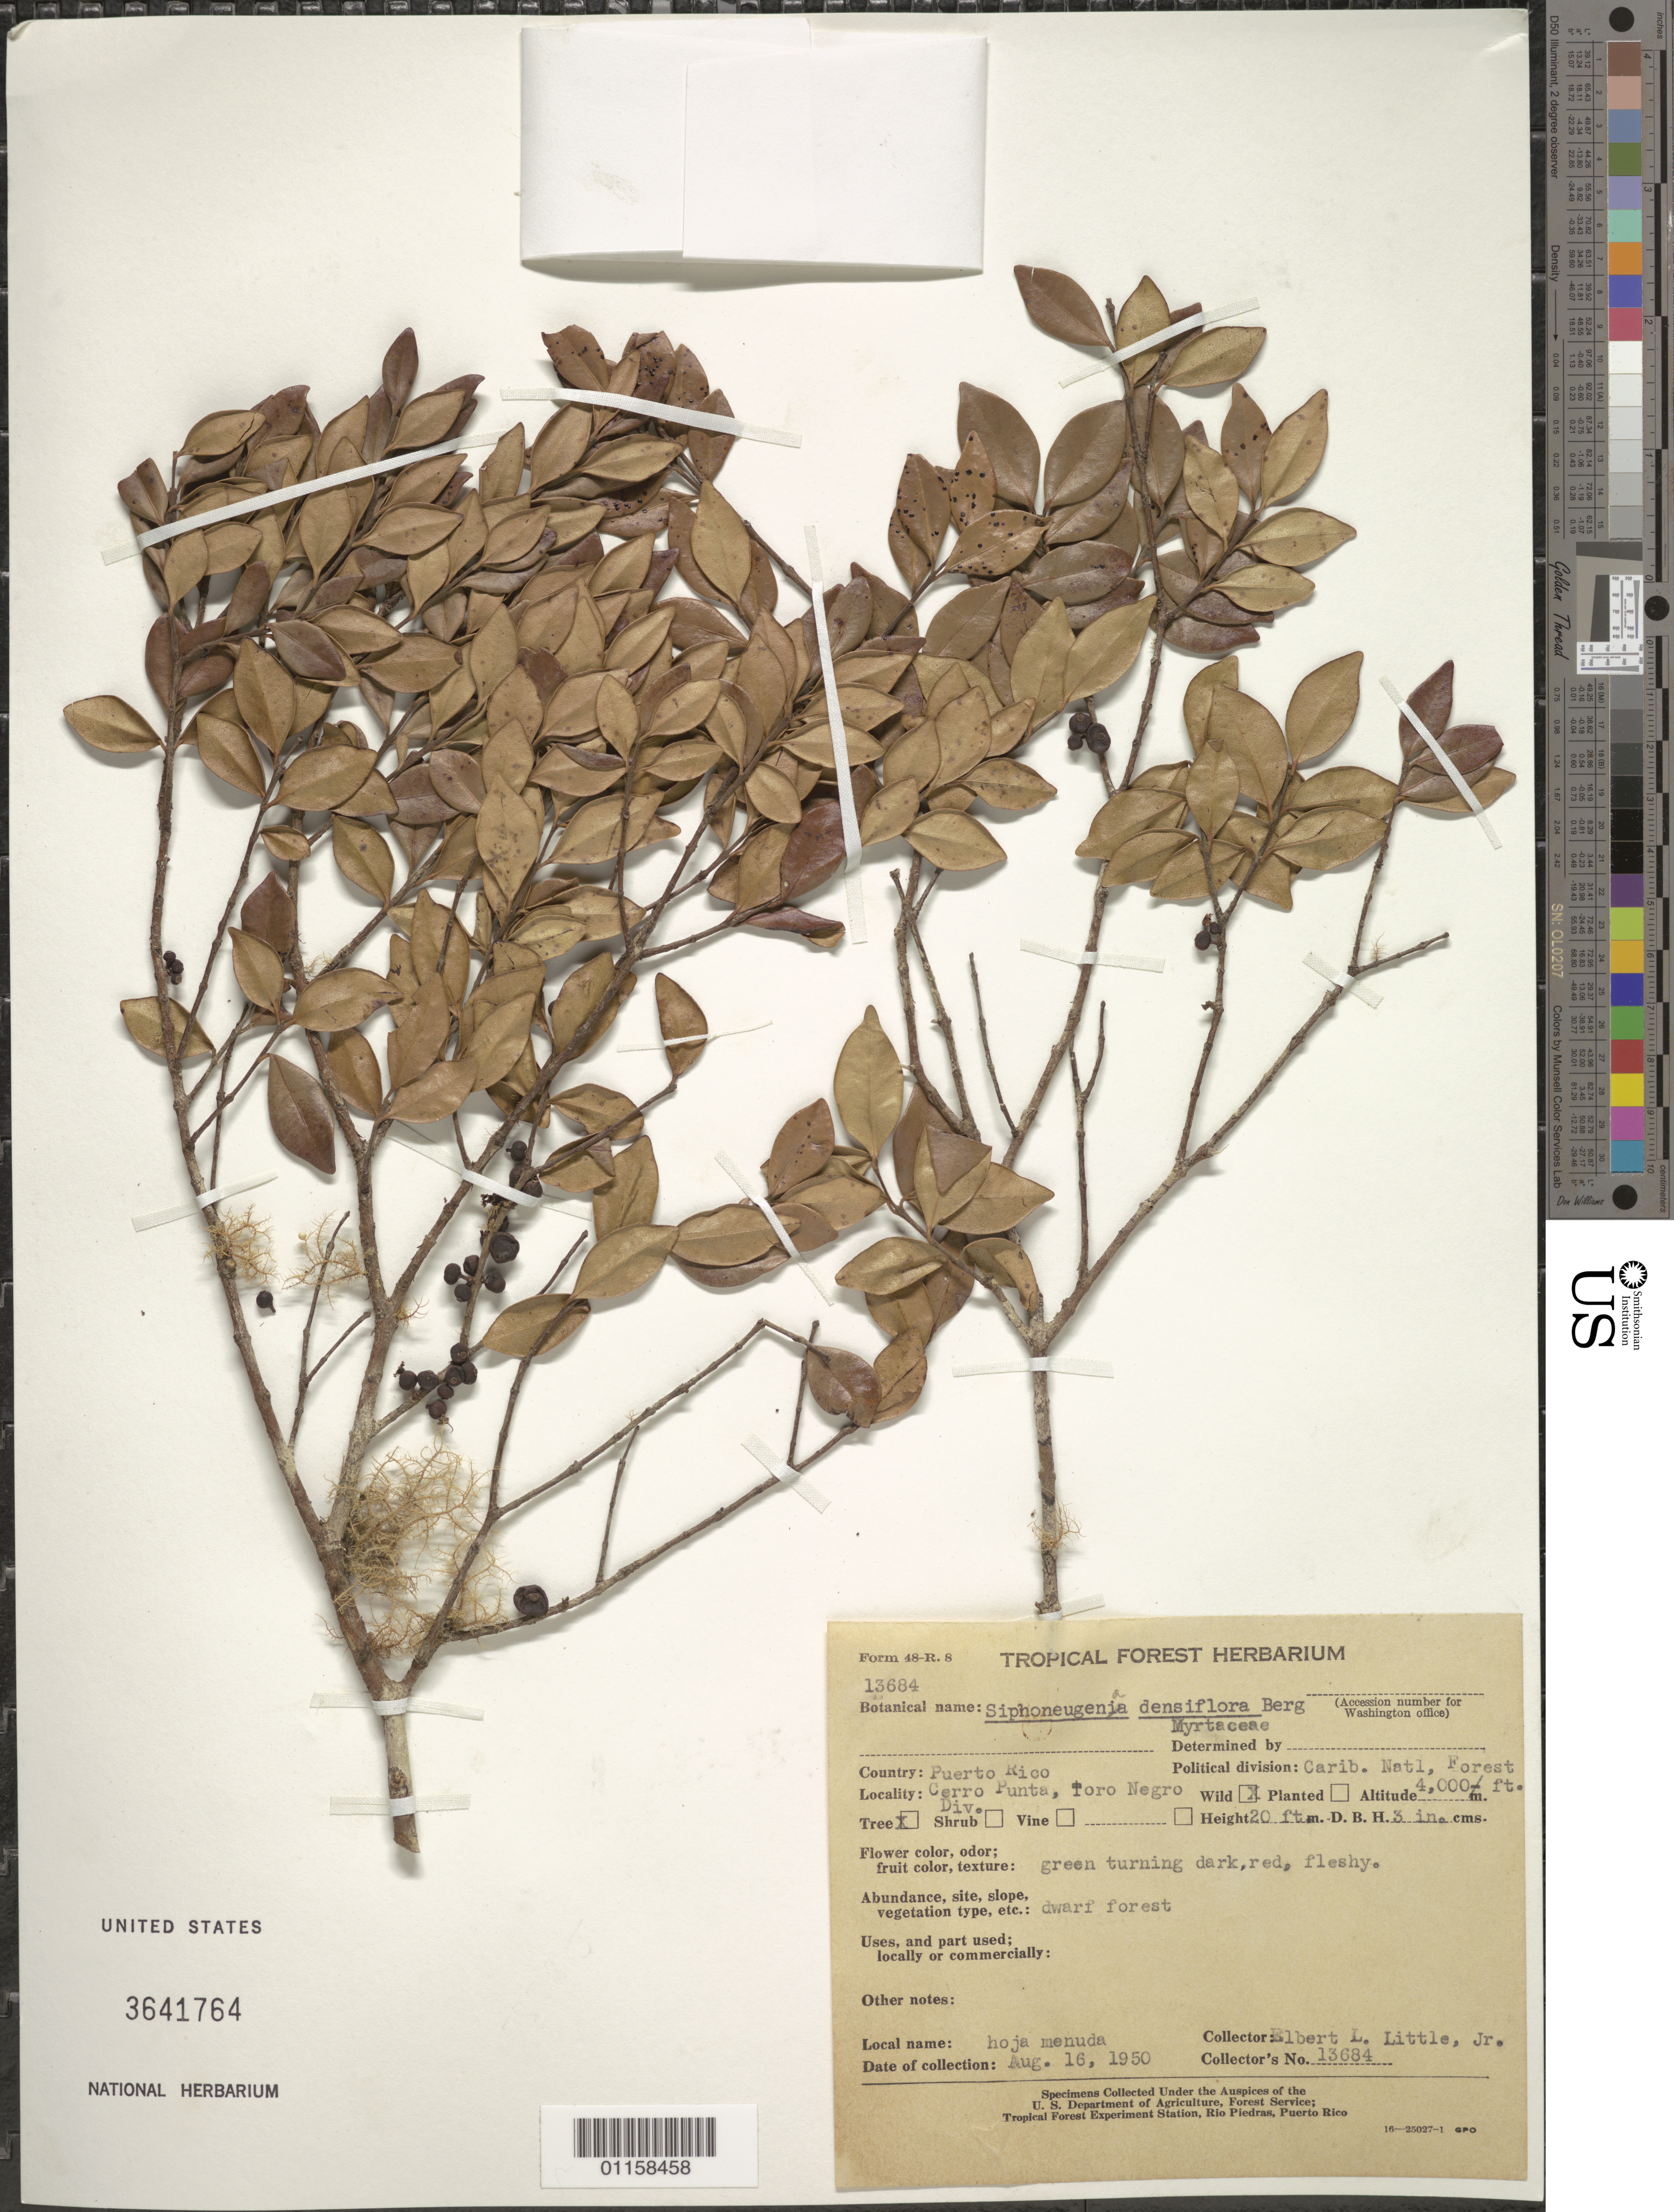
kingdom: Plantae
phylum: Tracheophyta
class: Magnoliopsida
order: Myrtales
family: Myrtaceae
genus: Siphoneugena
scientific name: Siphoneugena densiflora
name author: O. Berg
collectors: E. L. Little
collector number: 13684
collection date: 1950-08-16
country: Puerto Rico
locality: Carib. Natl. Forest, Cerro Punta, Toro Negro Division.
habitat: Dwarf forest.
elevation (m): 1219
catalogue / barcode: US 3641764